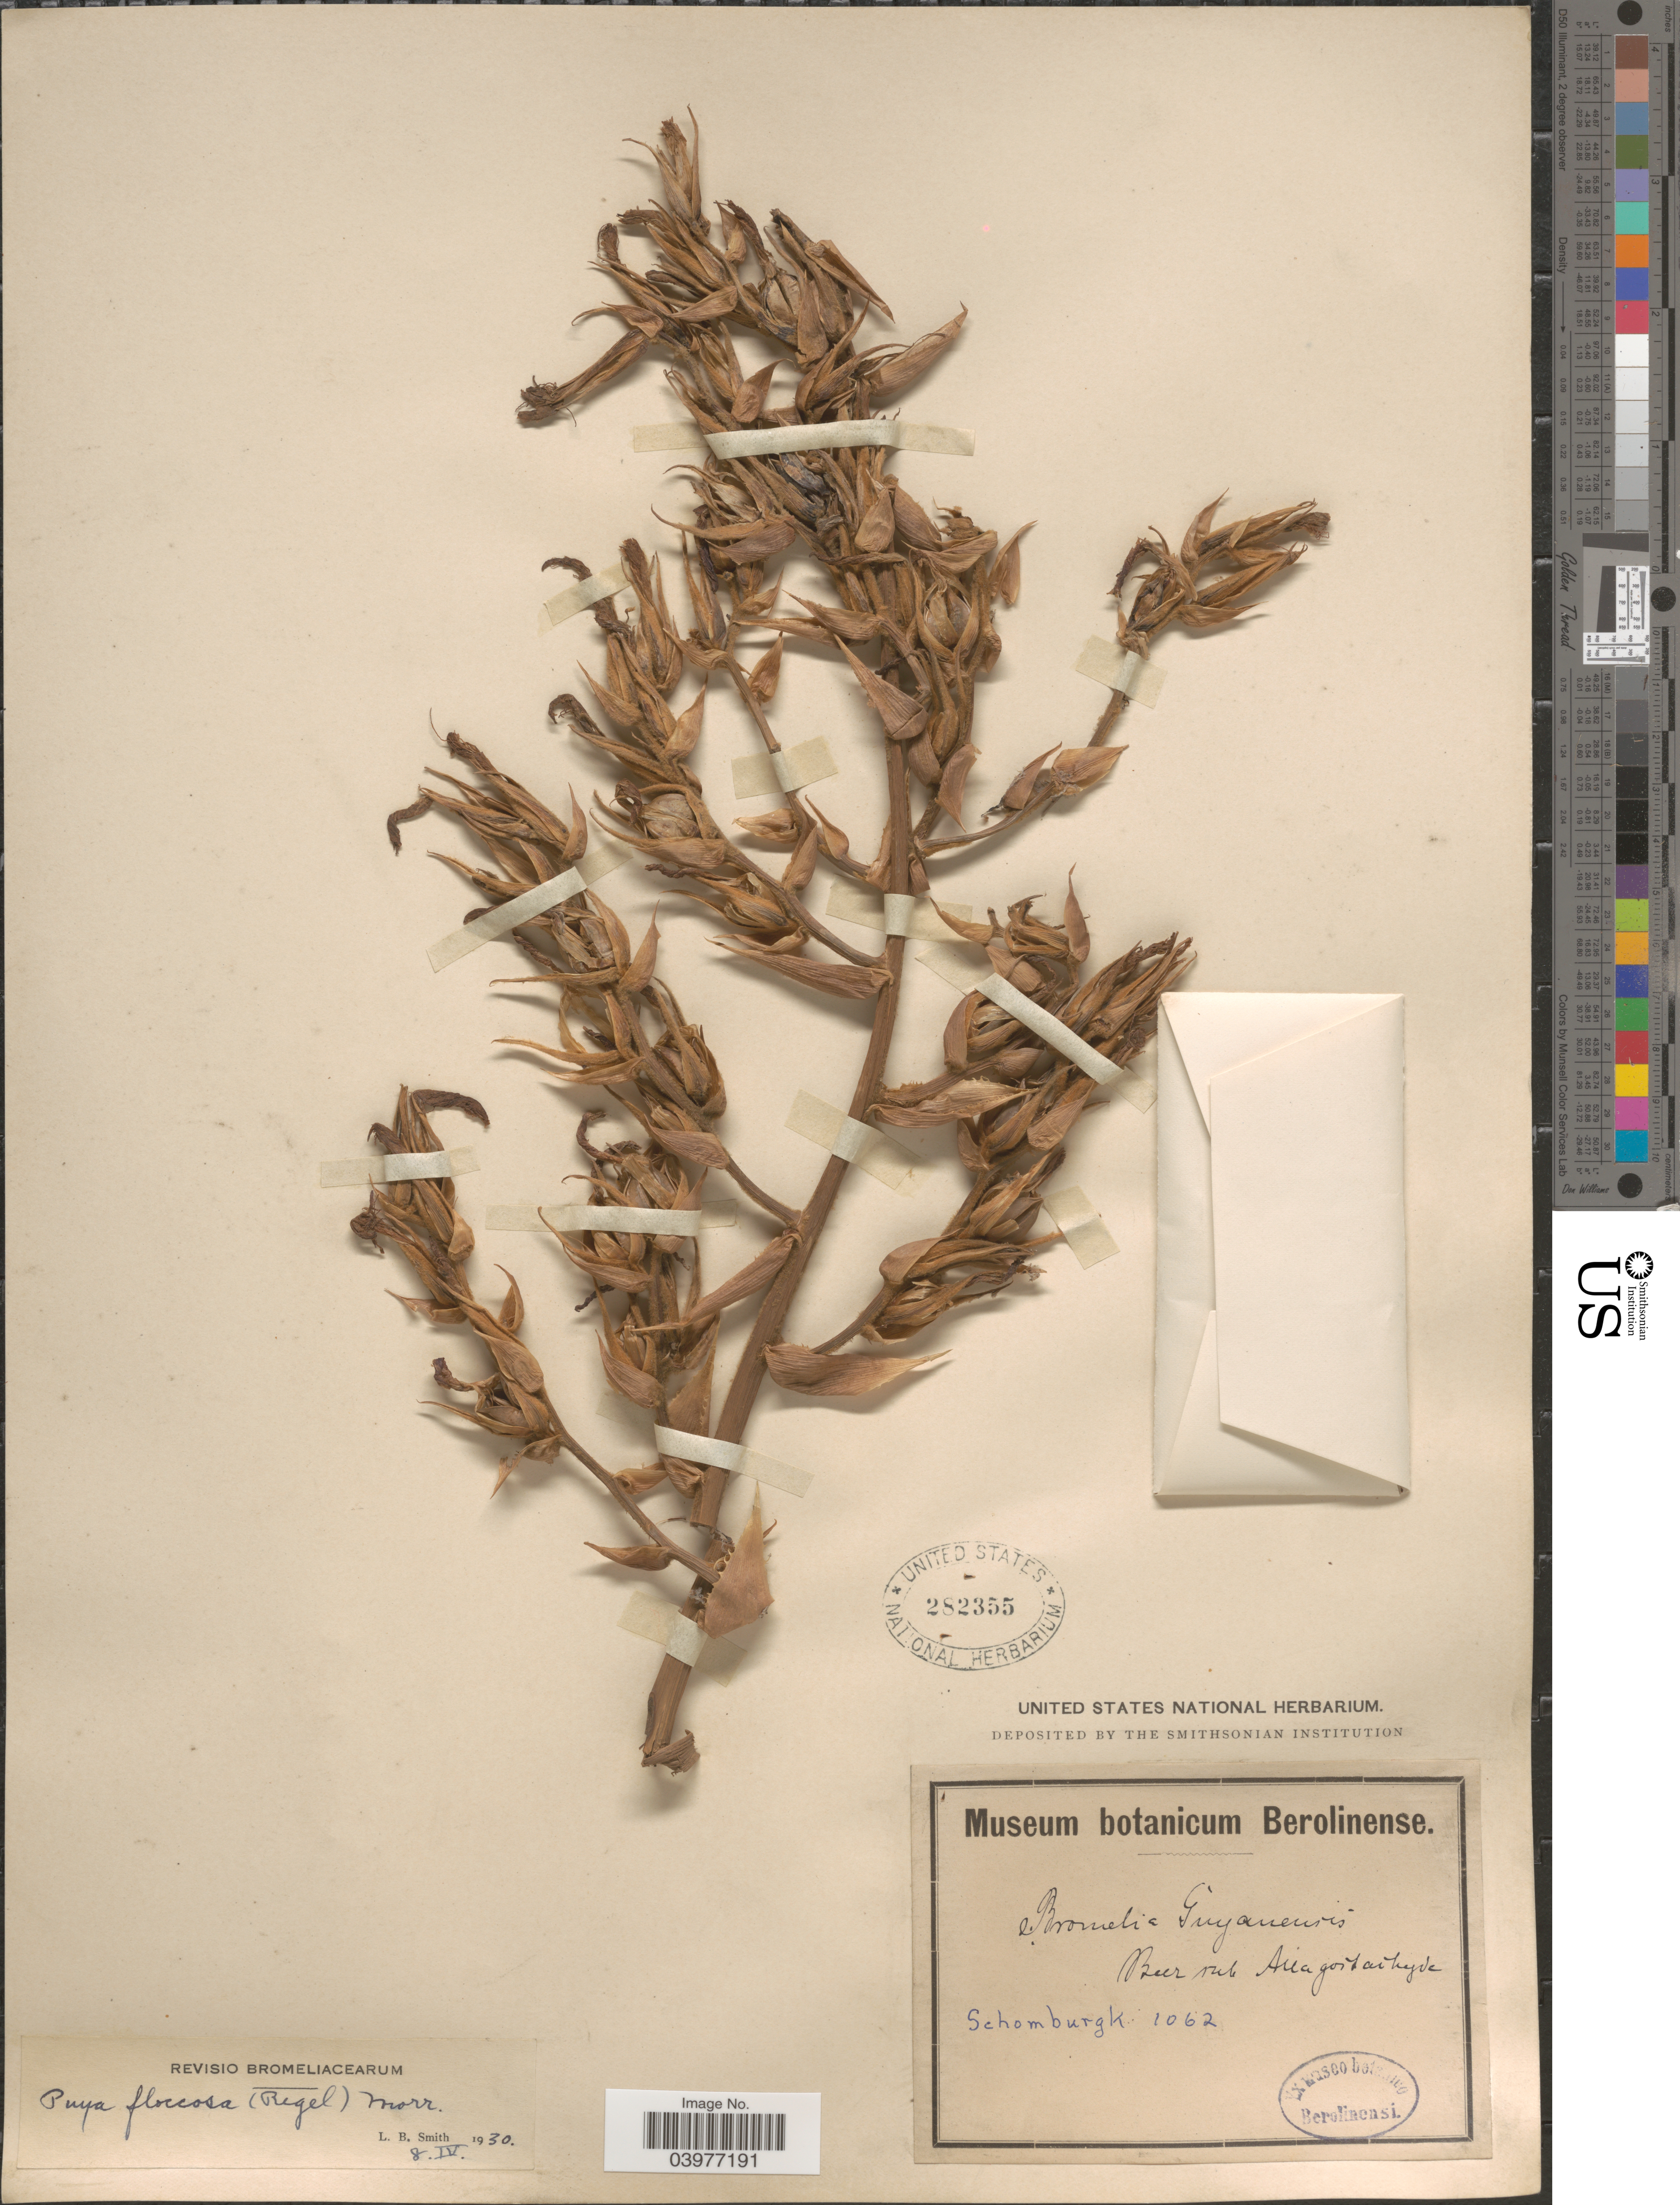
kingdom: Plantae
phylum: Tracheophyta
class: Liliopsida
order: Poales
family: Bromeliaceae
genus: Puya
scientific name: Puya floccosa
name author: (Linden) É. Morren ex Mez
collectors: -- Schomburgk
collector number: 1062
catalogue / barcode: US 282355